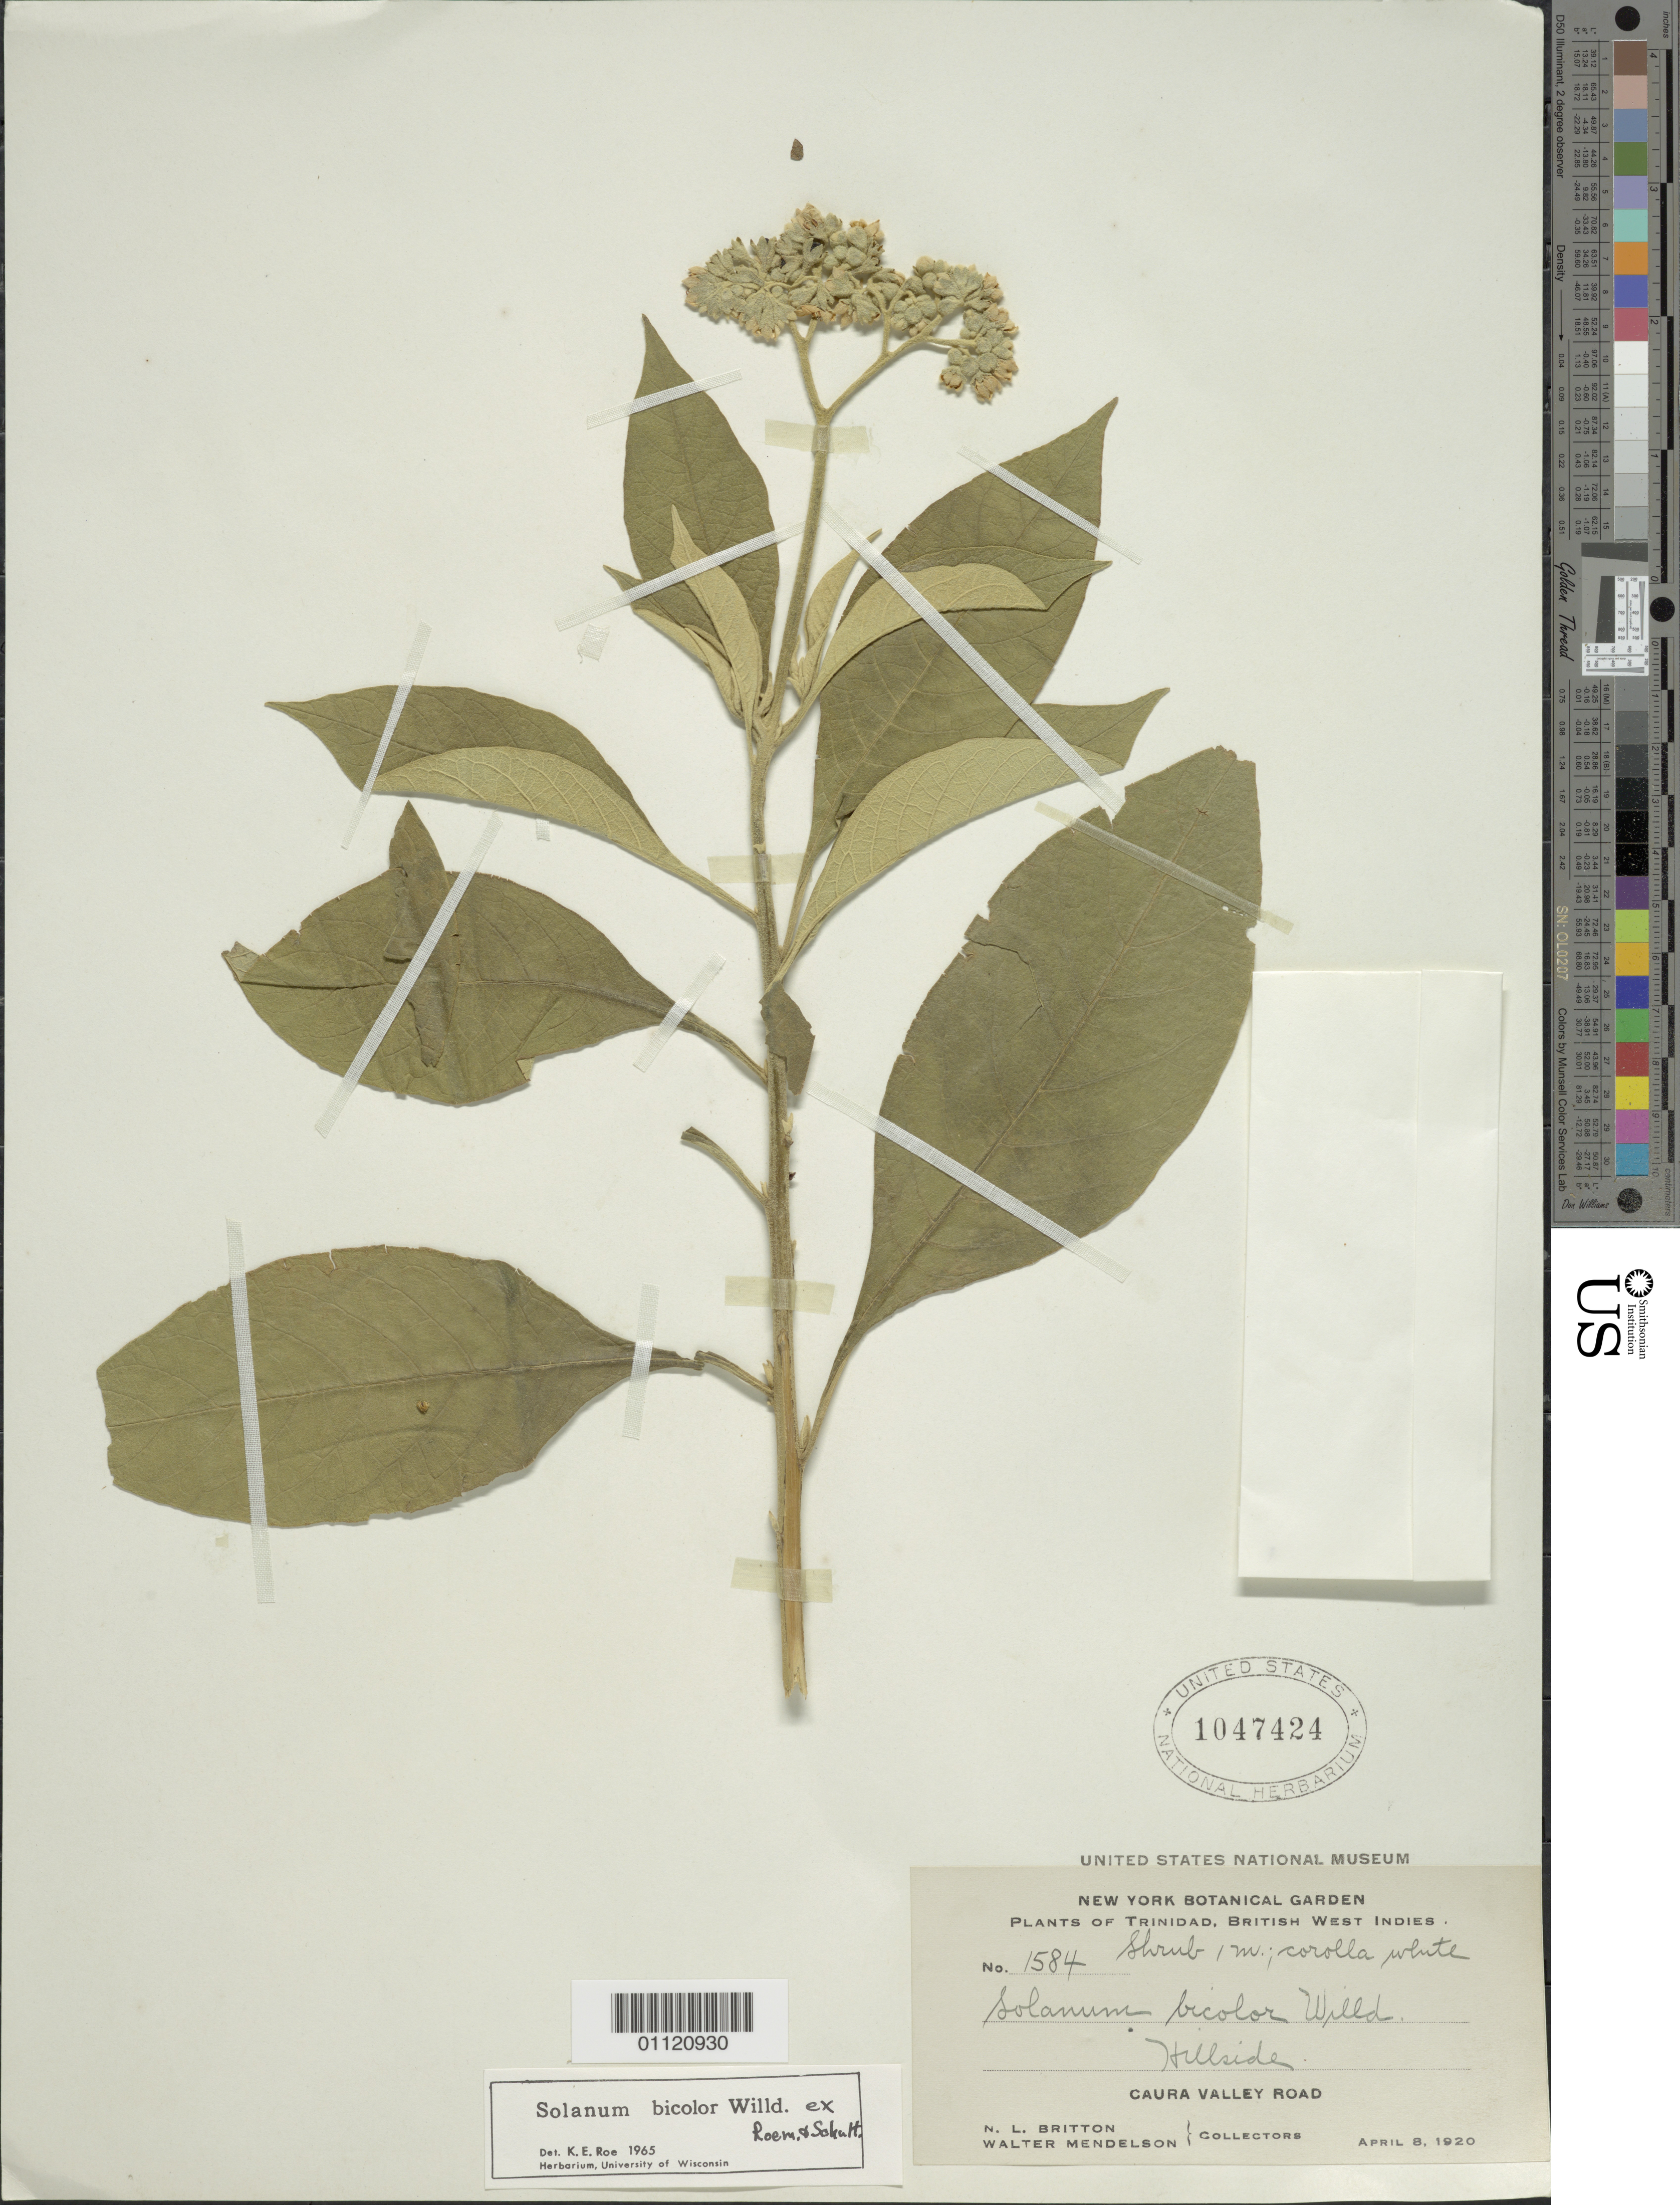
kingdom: Plantae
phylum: Tracheophyta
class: Magnoliopsida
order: Solanales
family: Solanaceae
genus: Solanum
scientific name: Solanum bicolor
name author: Willd. ex Roem. & Schult.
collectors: N. Britton & W. Mendelson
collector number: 1584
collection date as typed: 08 Apr 1920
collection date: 1920-04-08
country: Trinidad and Tobago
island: Trinidad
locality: Caura Valley Road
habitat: hillside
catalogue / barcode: US 1047424